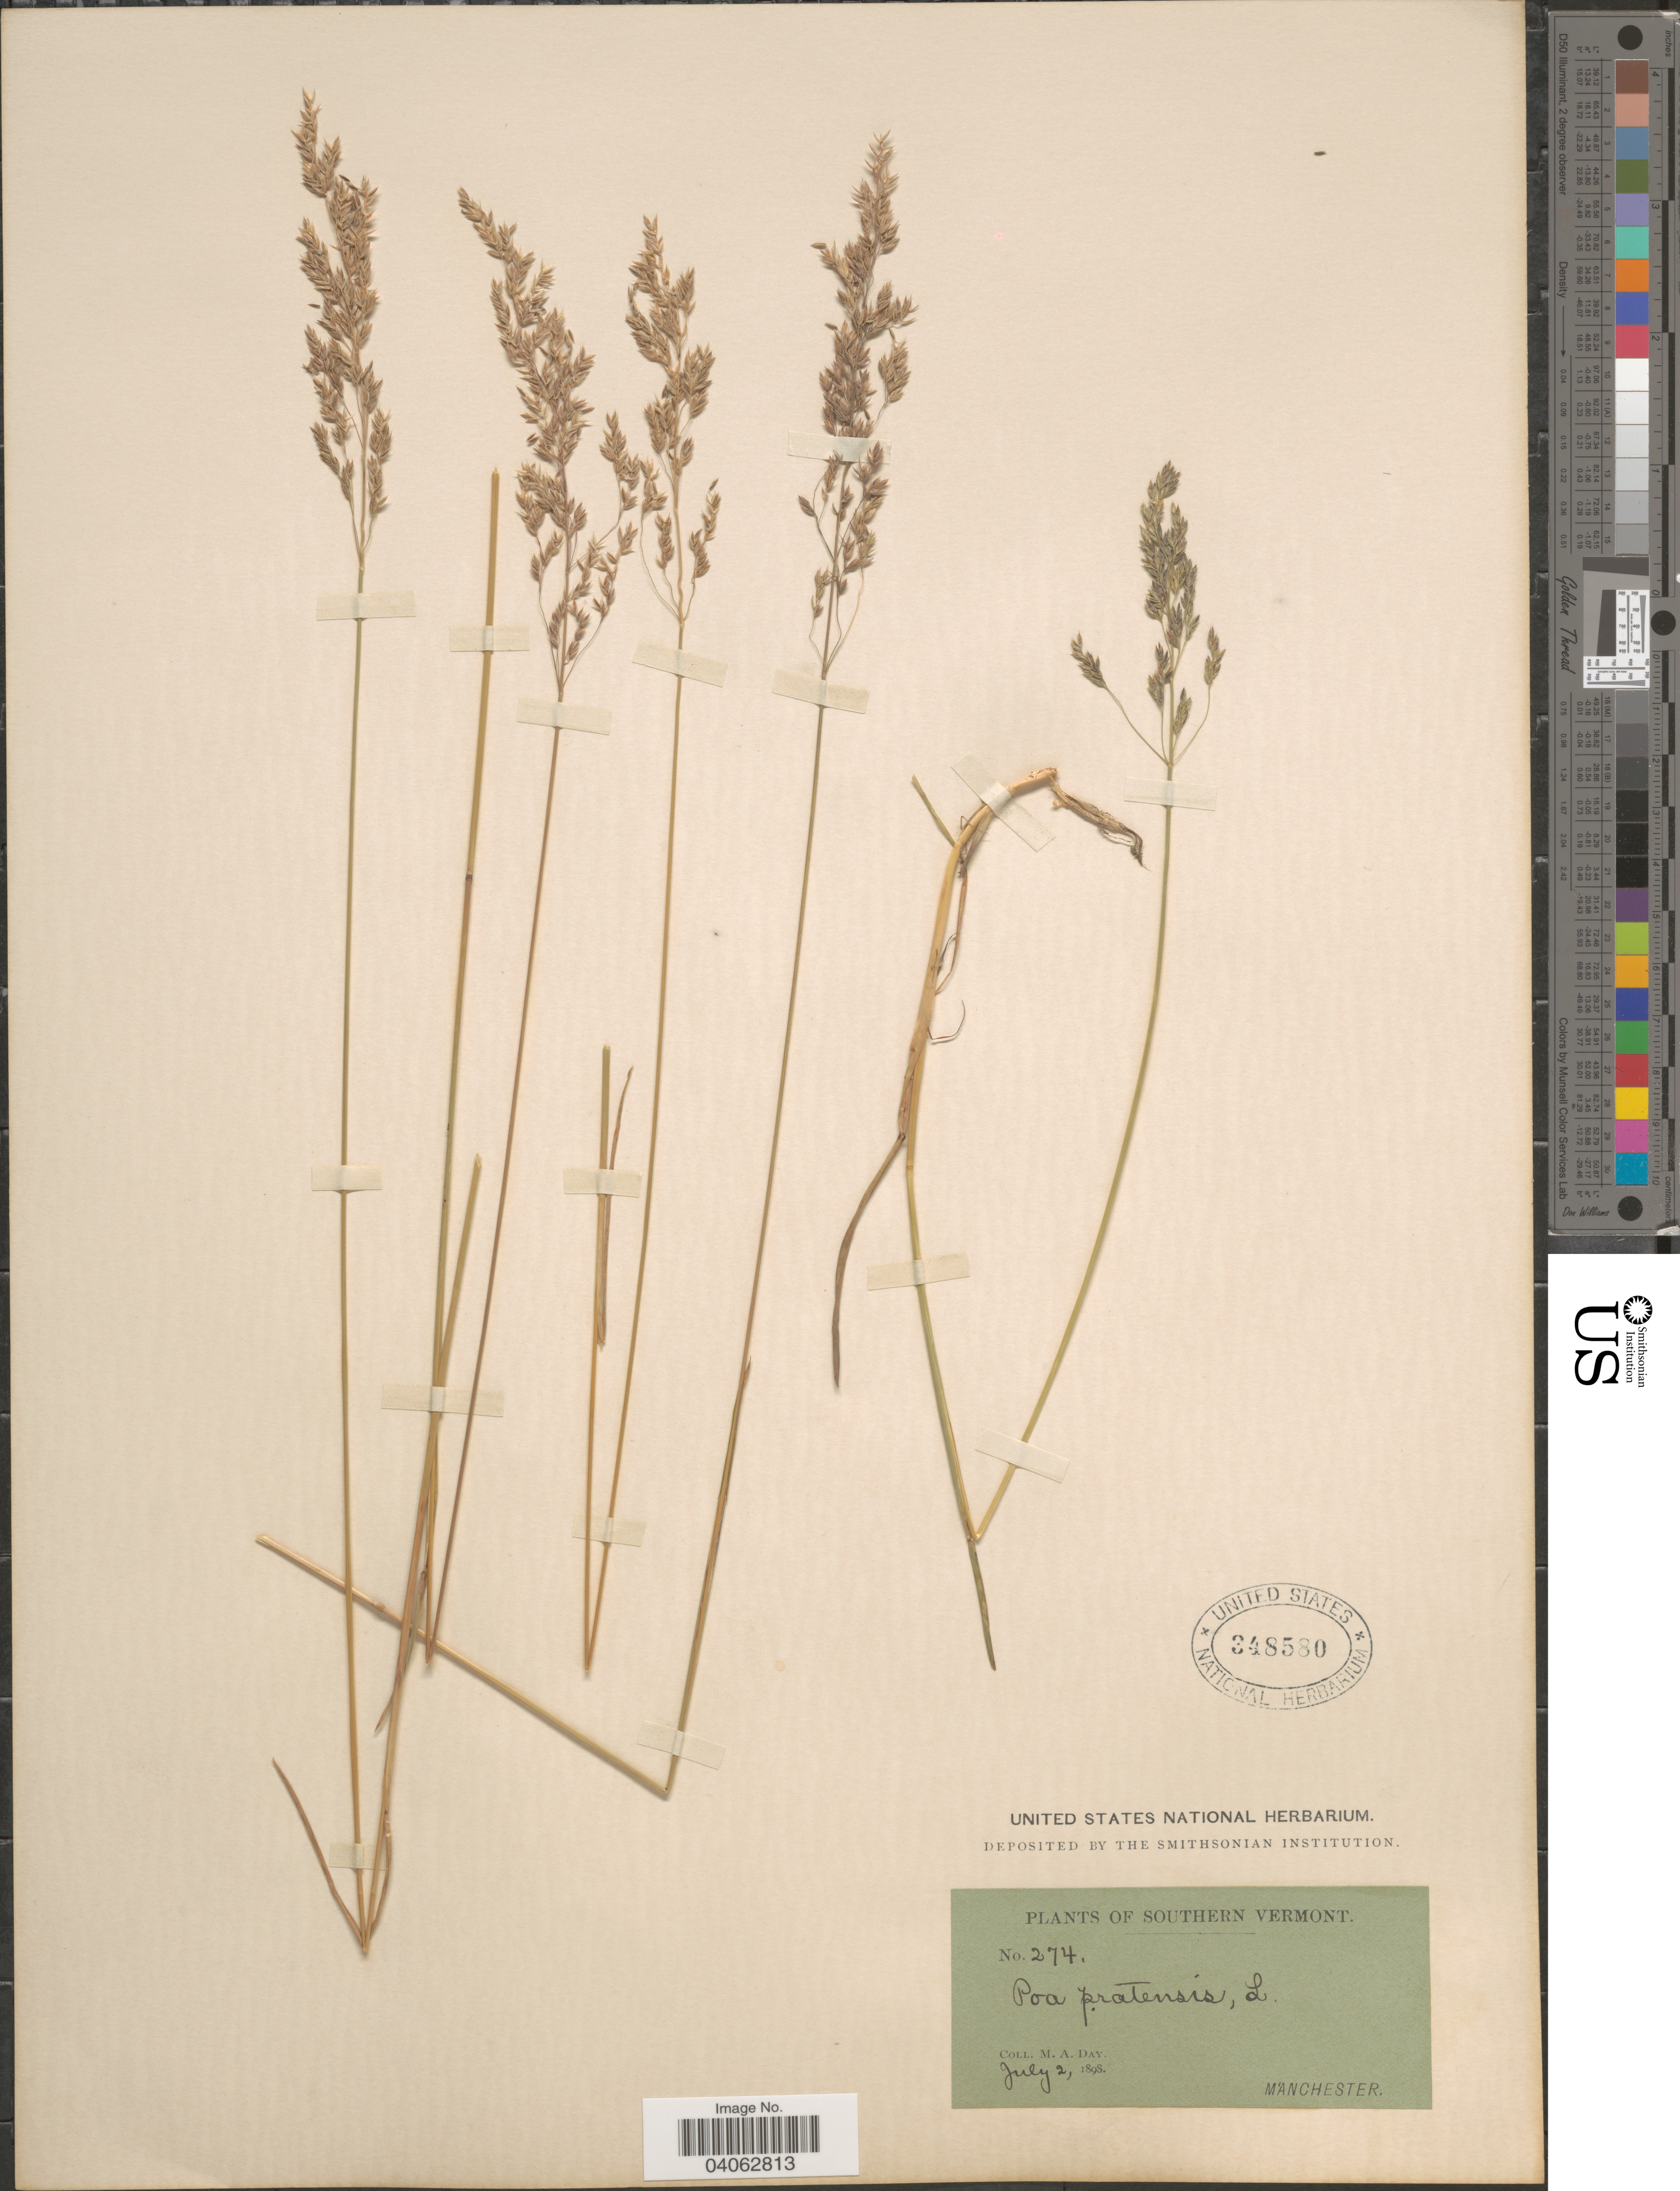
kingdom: Plantae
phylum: Tracheophyta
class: Liliopsida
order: Poales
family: Poaceae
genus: Poa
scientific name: Poa pratensis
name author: L.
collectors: M. Day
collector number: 274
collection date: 1898-07-02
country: United States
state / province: Vermont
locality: Southern Vermont. Manchester.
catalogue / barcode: US 348580